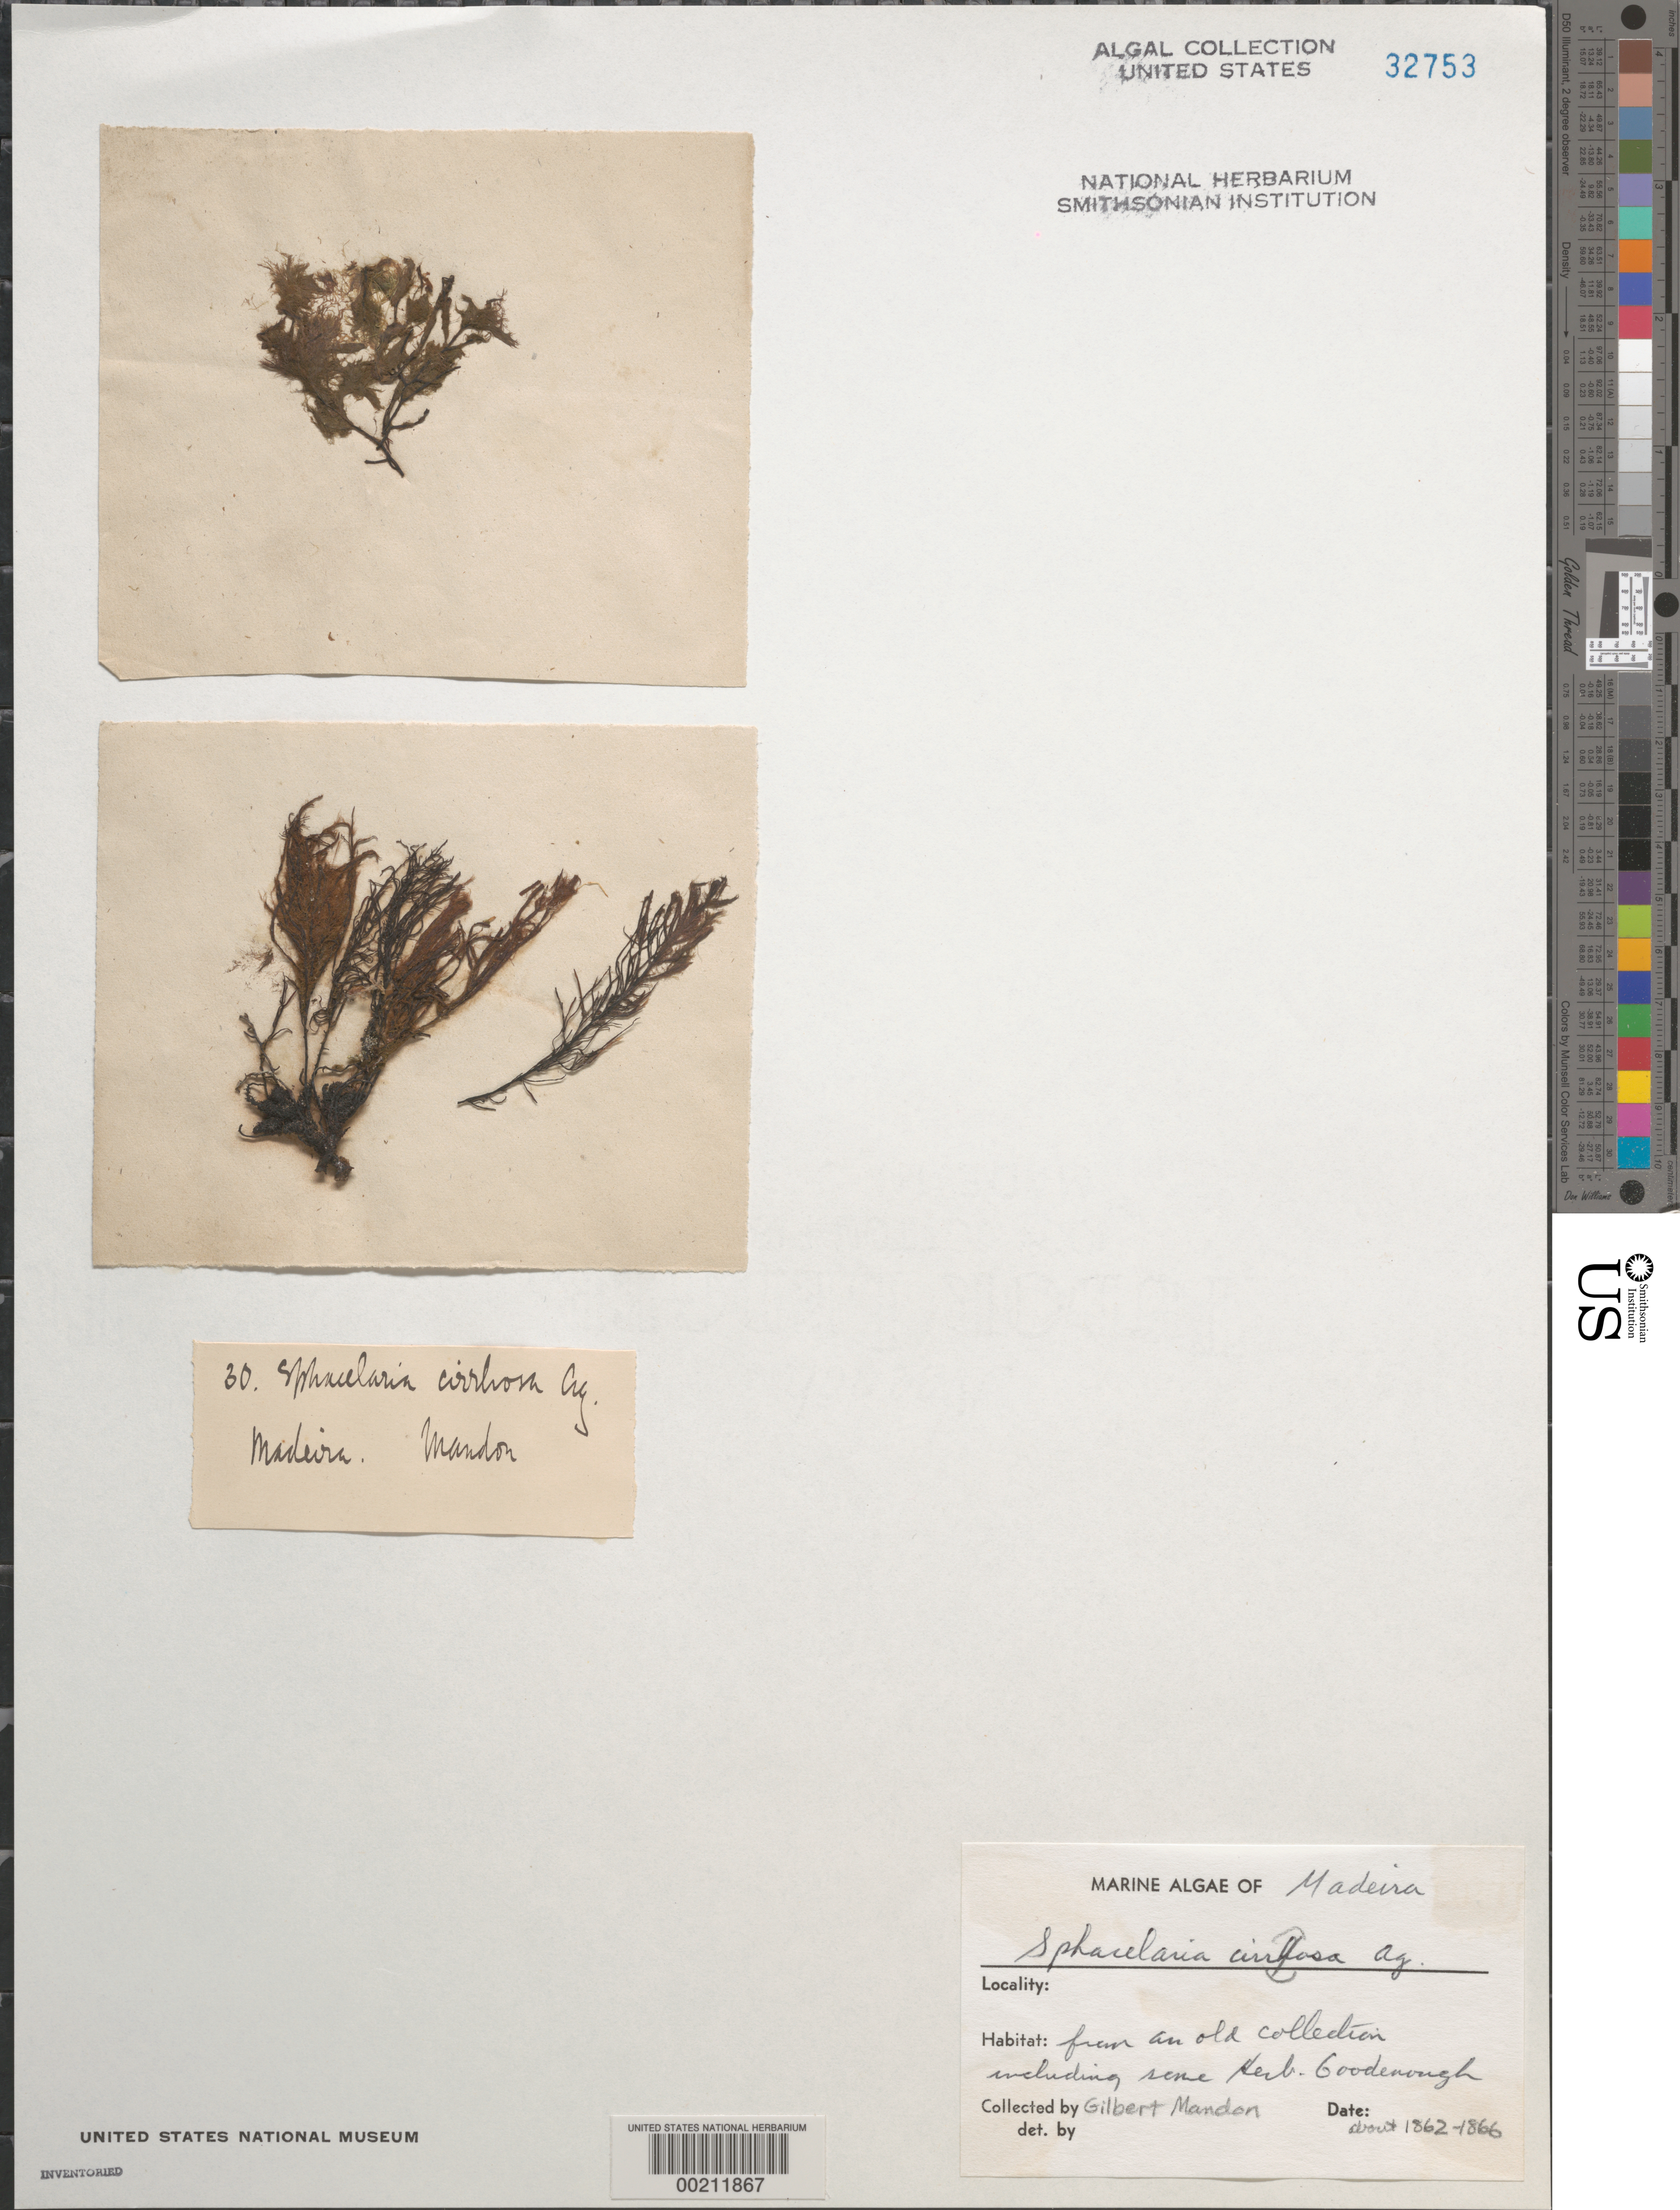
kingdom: Chromista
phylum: Ochrophyta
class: Phaeophyceae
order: Sphacelariales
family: Sphacelariaceae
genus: Sphacelaria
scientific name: Sphacelaria cirrosa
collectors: G. Mandon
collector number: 30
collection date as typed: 1862 TO -- --- 1866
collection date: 1862/1866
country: Portugal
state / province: Madeira (Aut. Reg.)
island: Madeira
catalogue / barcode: US 32753